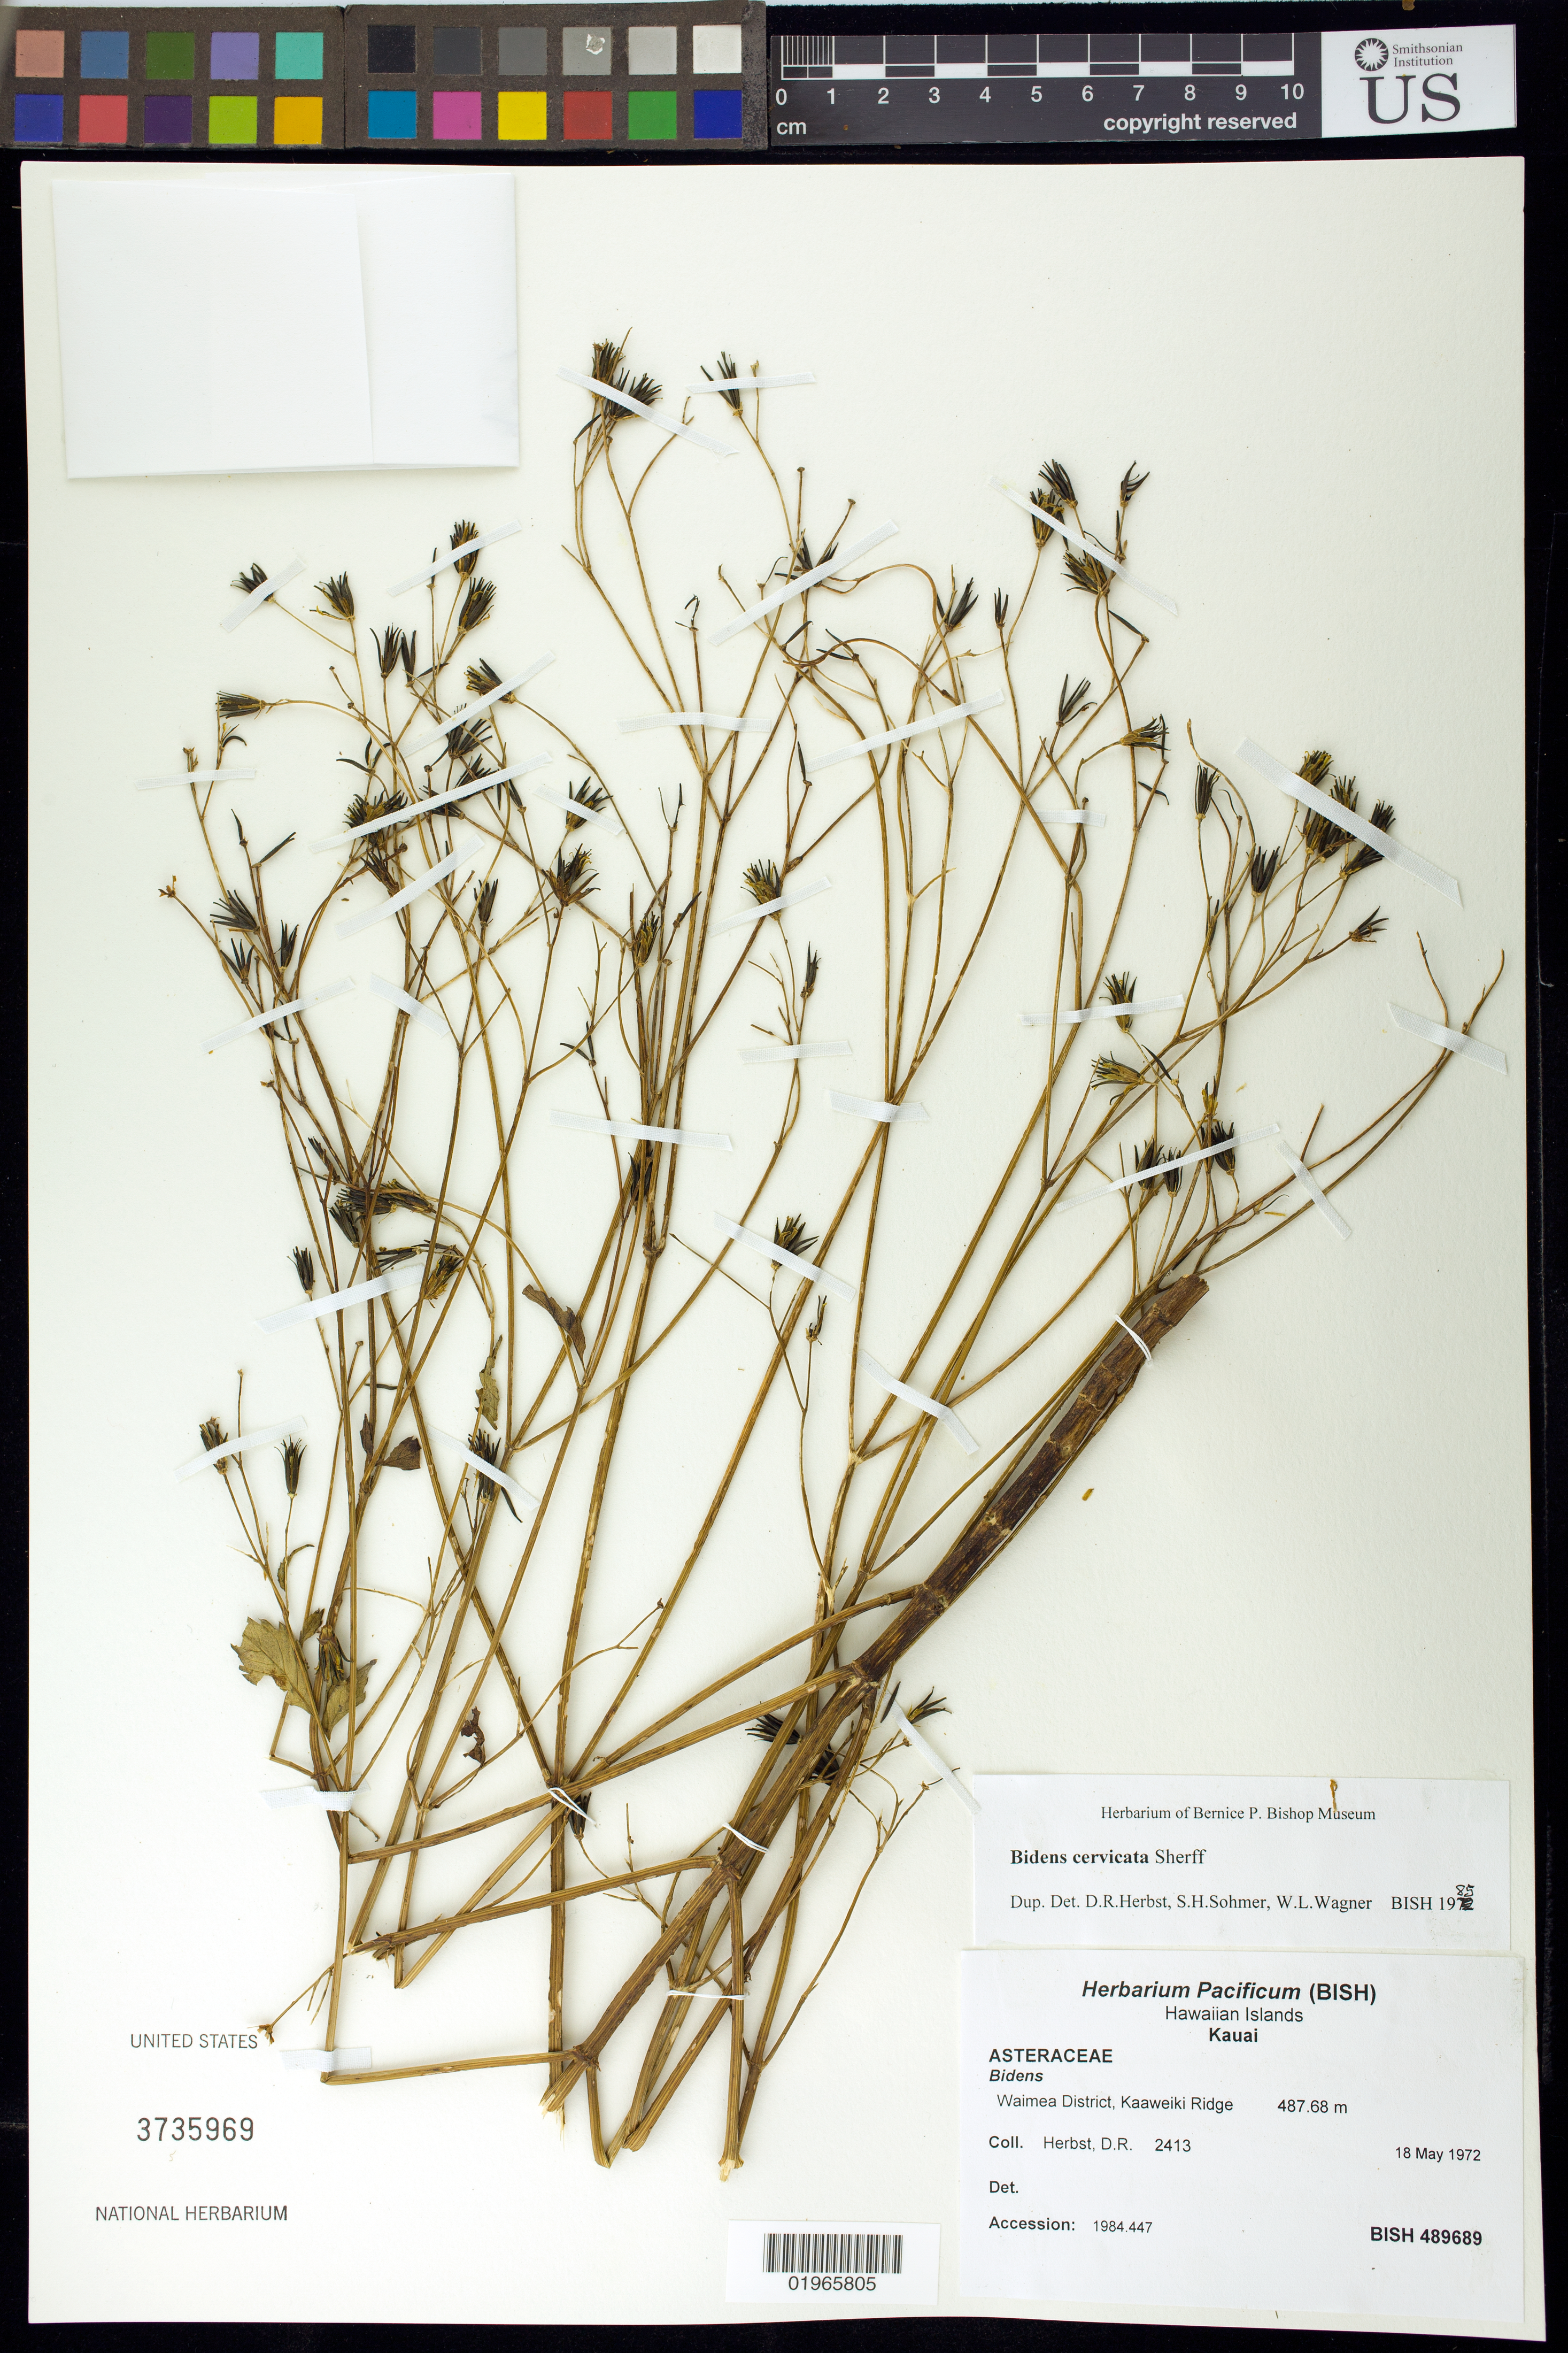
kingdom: Plantae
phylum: Tracheophyta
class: Magnoliopsida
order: Asterales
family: Asteraceae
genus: Bidens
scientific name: Bidens cervicata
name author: Sherff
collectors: D. R. Herbst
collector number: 2413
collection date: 1972-05-18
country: United States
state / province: Hawaii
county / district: Kauai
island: Kaua'i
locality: Waimea District, Kaaweiki Ridge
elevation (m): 488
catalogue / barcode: US 3735969